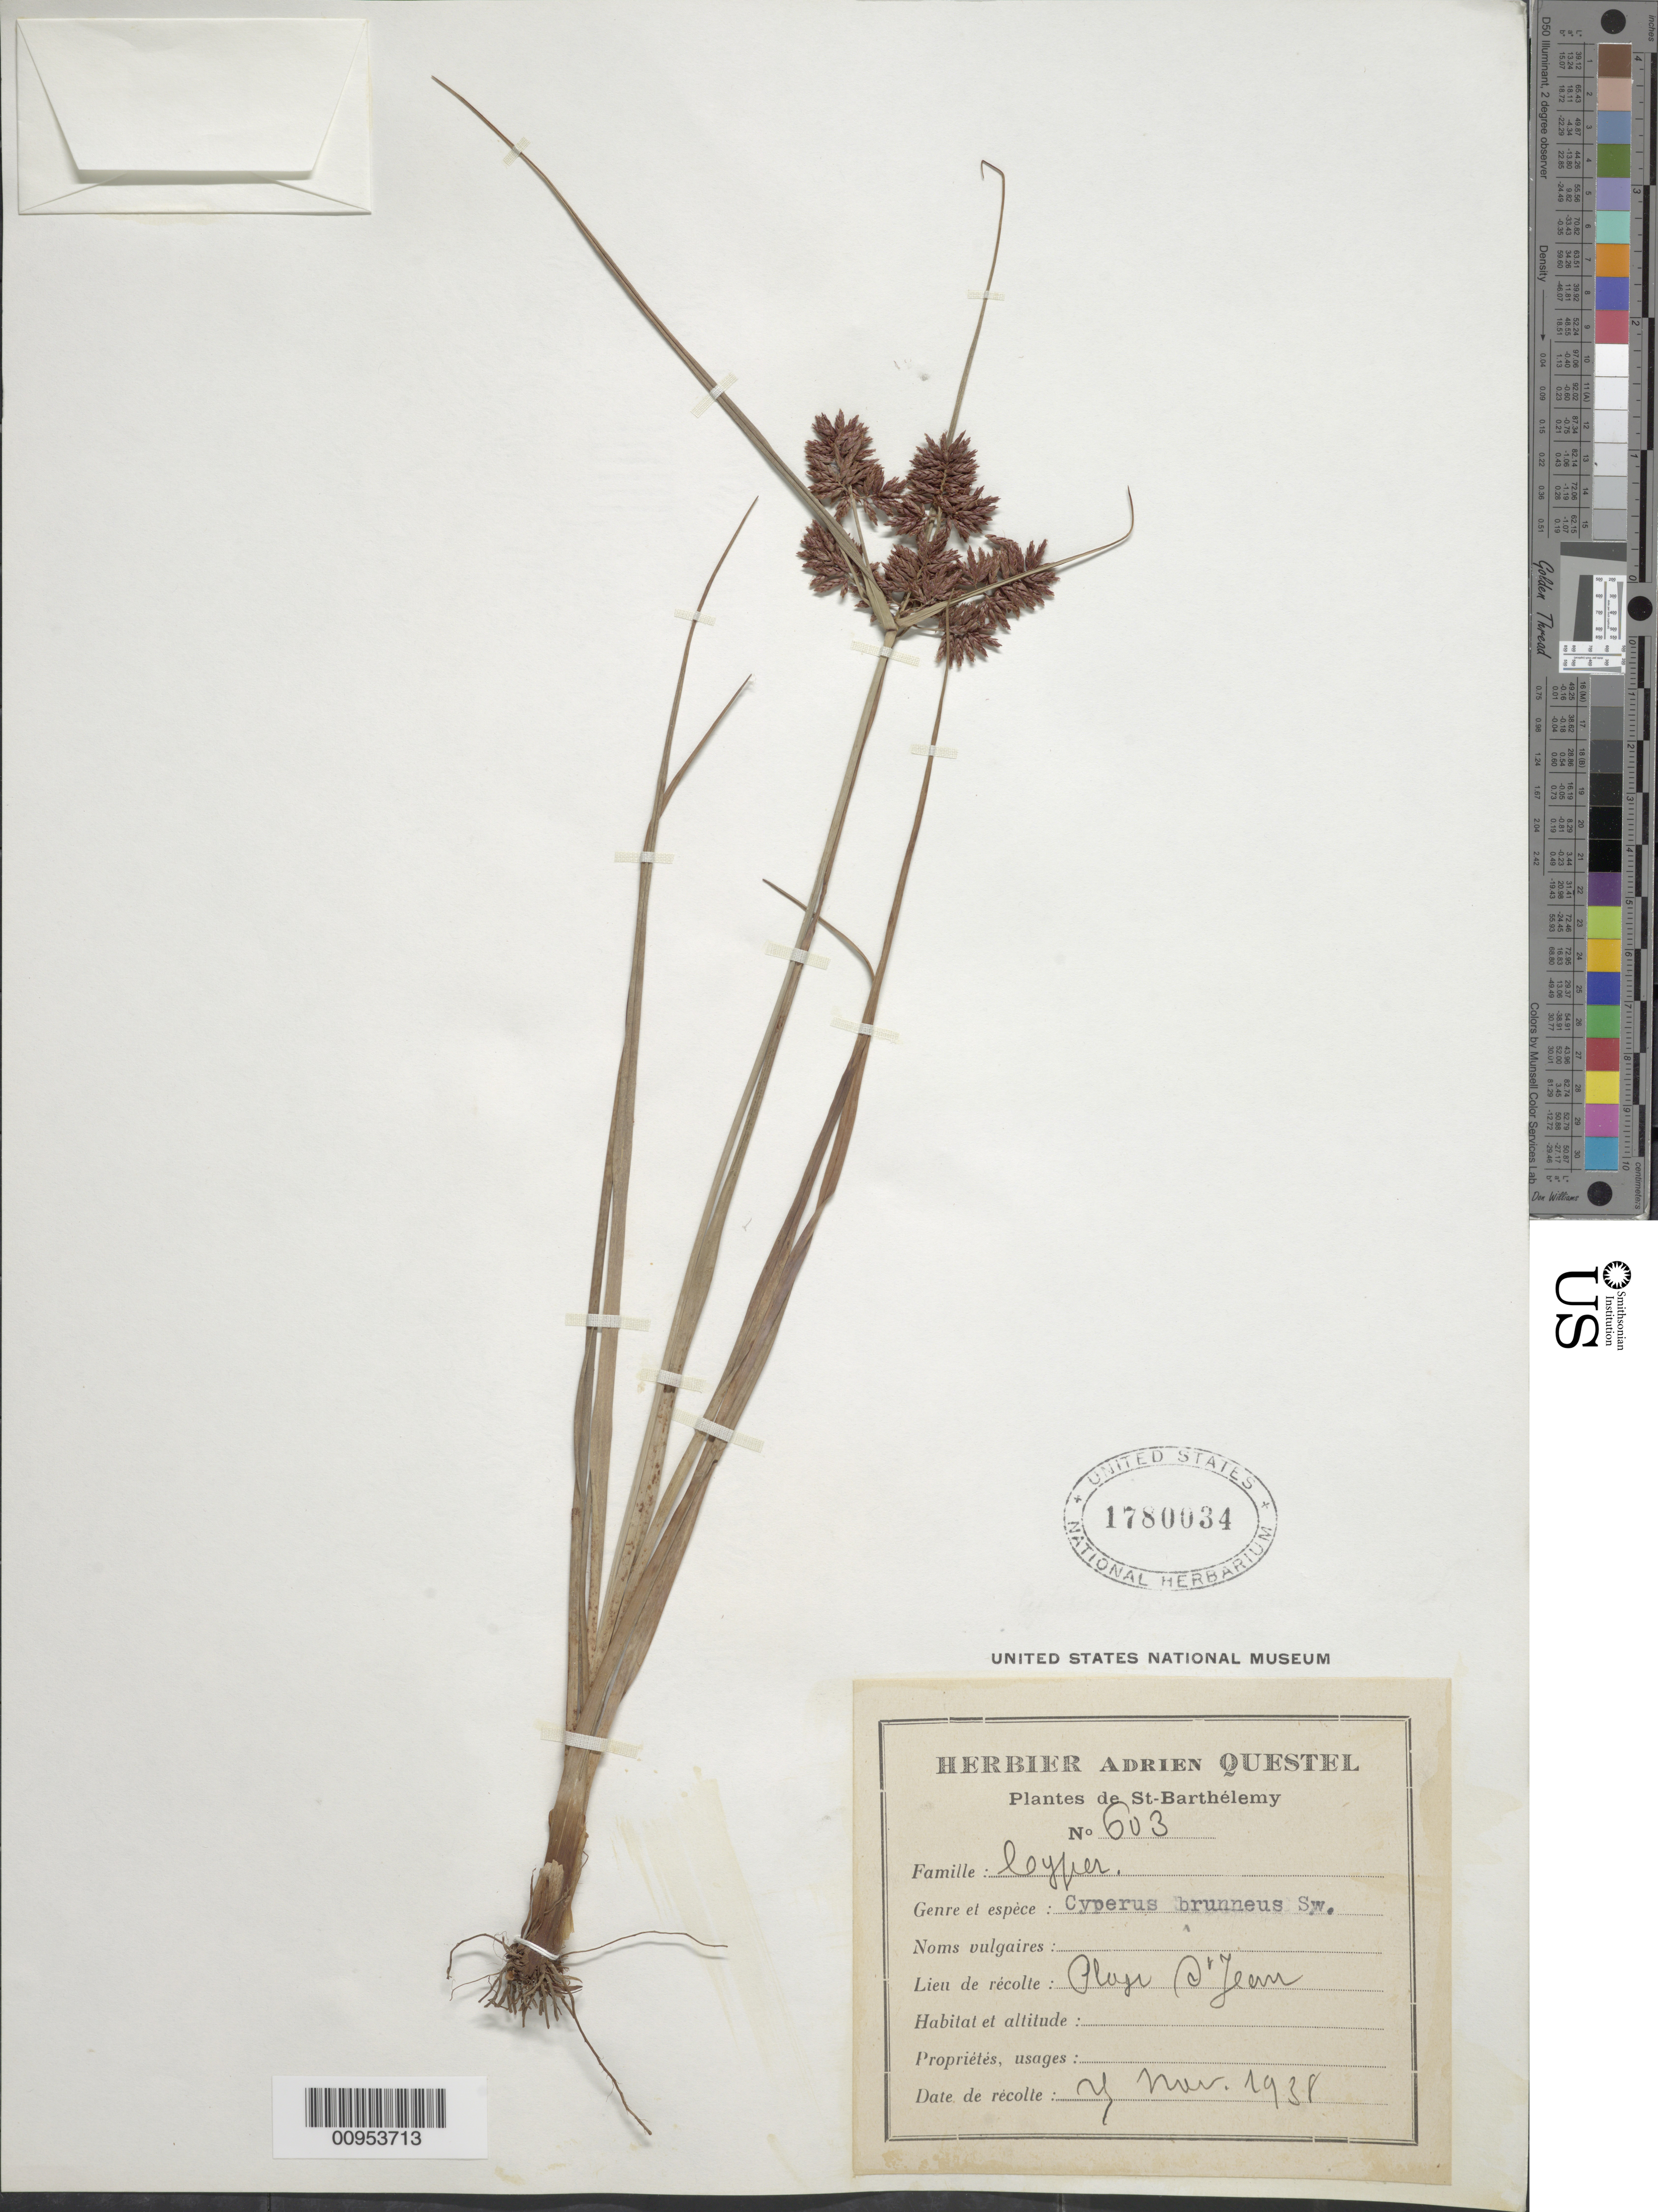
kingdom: Plantae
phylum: Tracheophyta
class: Liliopsida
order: Poales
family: Cyperaceae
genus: Cyperus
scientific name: Cyperus brunneus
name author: Sw.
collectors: A. Questel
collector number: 603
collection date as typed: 25 Mar 1938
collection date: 1938-03-25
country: Saint Barthélemy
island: St. Barthélemy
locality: Playa St. Jean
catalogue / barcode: US 1780034